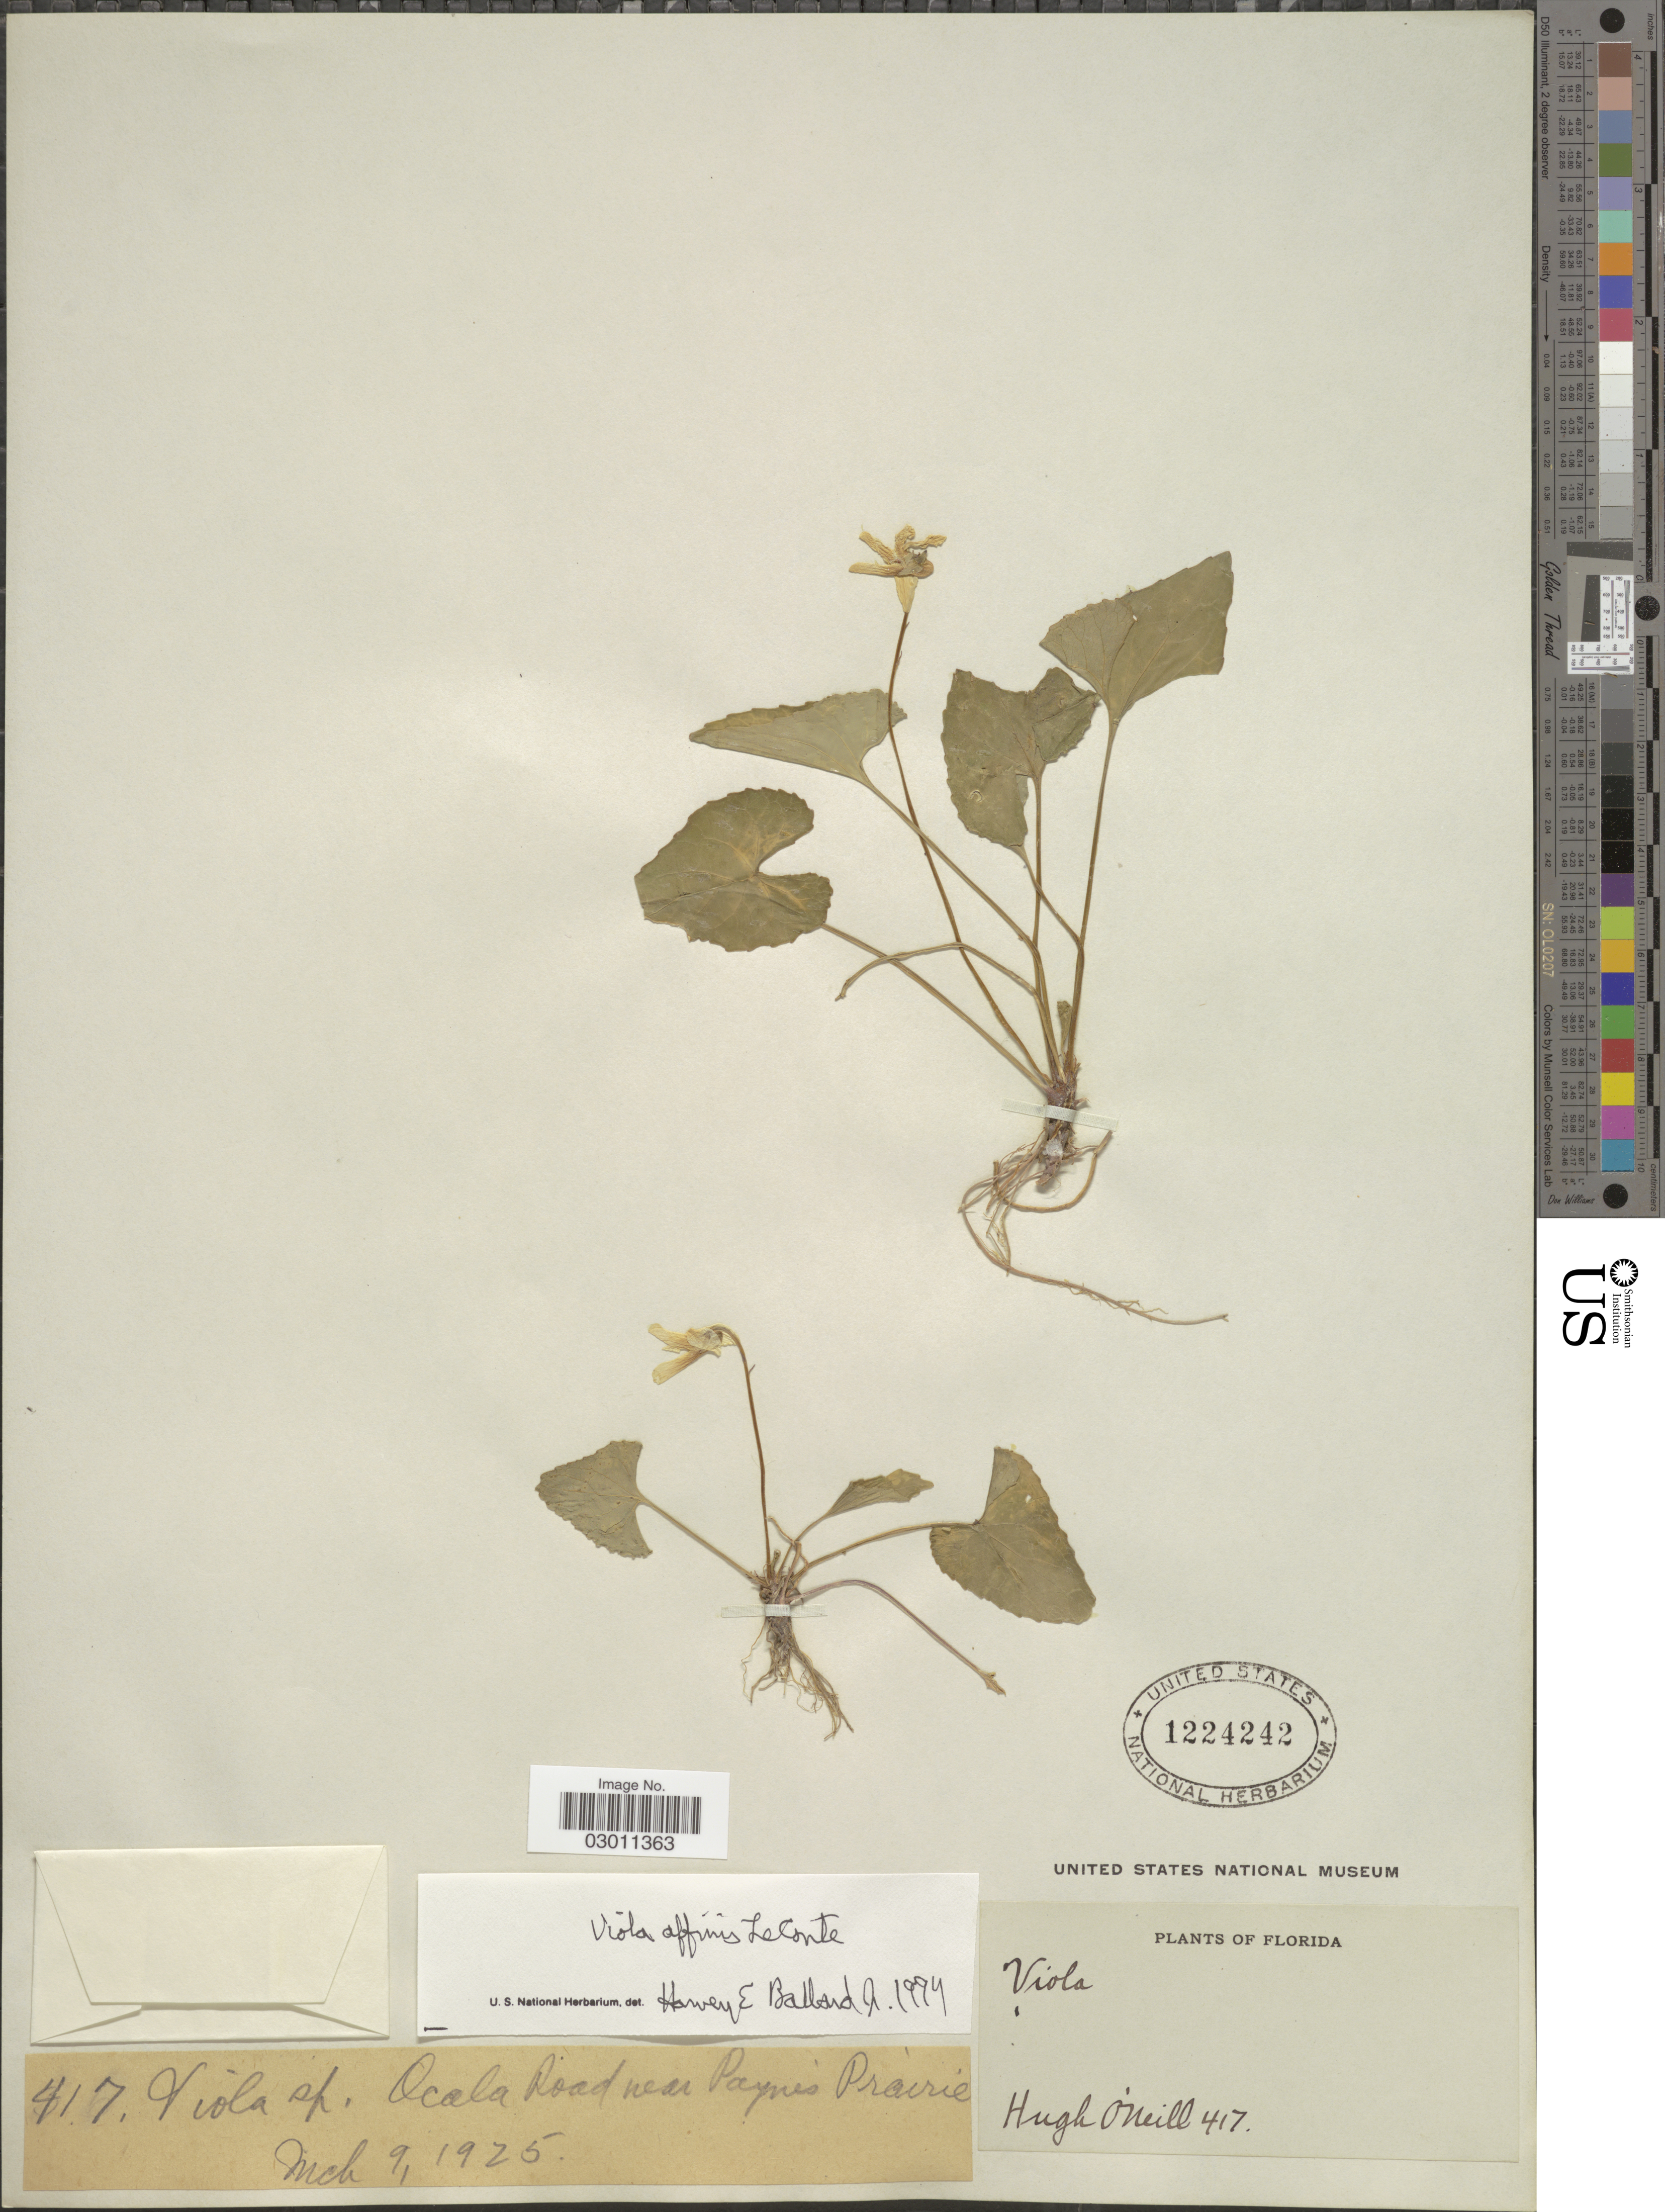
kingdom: Plantae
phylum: Tracheophyta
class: Magnoliopsida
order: Malpighiales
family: Violaceae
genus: Viola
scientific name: Viola affinis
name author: LeConte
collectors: H. O'Neill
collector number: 417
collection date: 1925-03-09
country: United States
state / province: Florida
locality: Ocala Road near Paynes Prairie.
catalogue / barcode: US 1224242